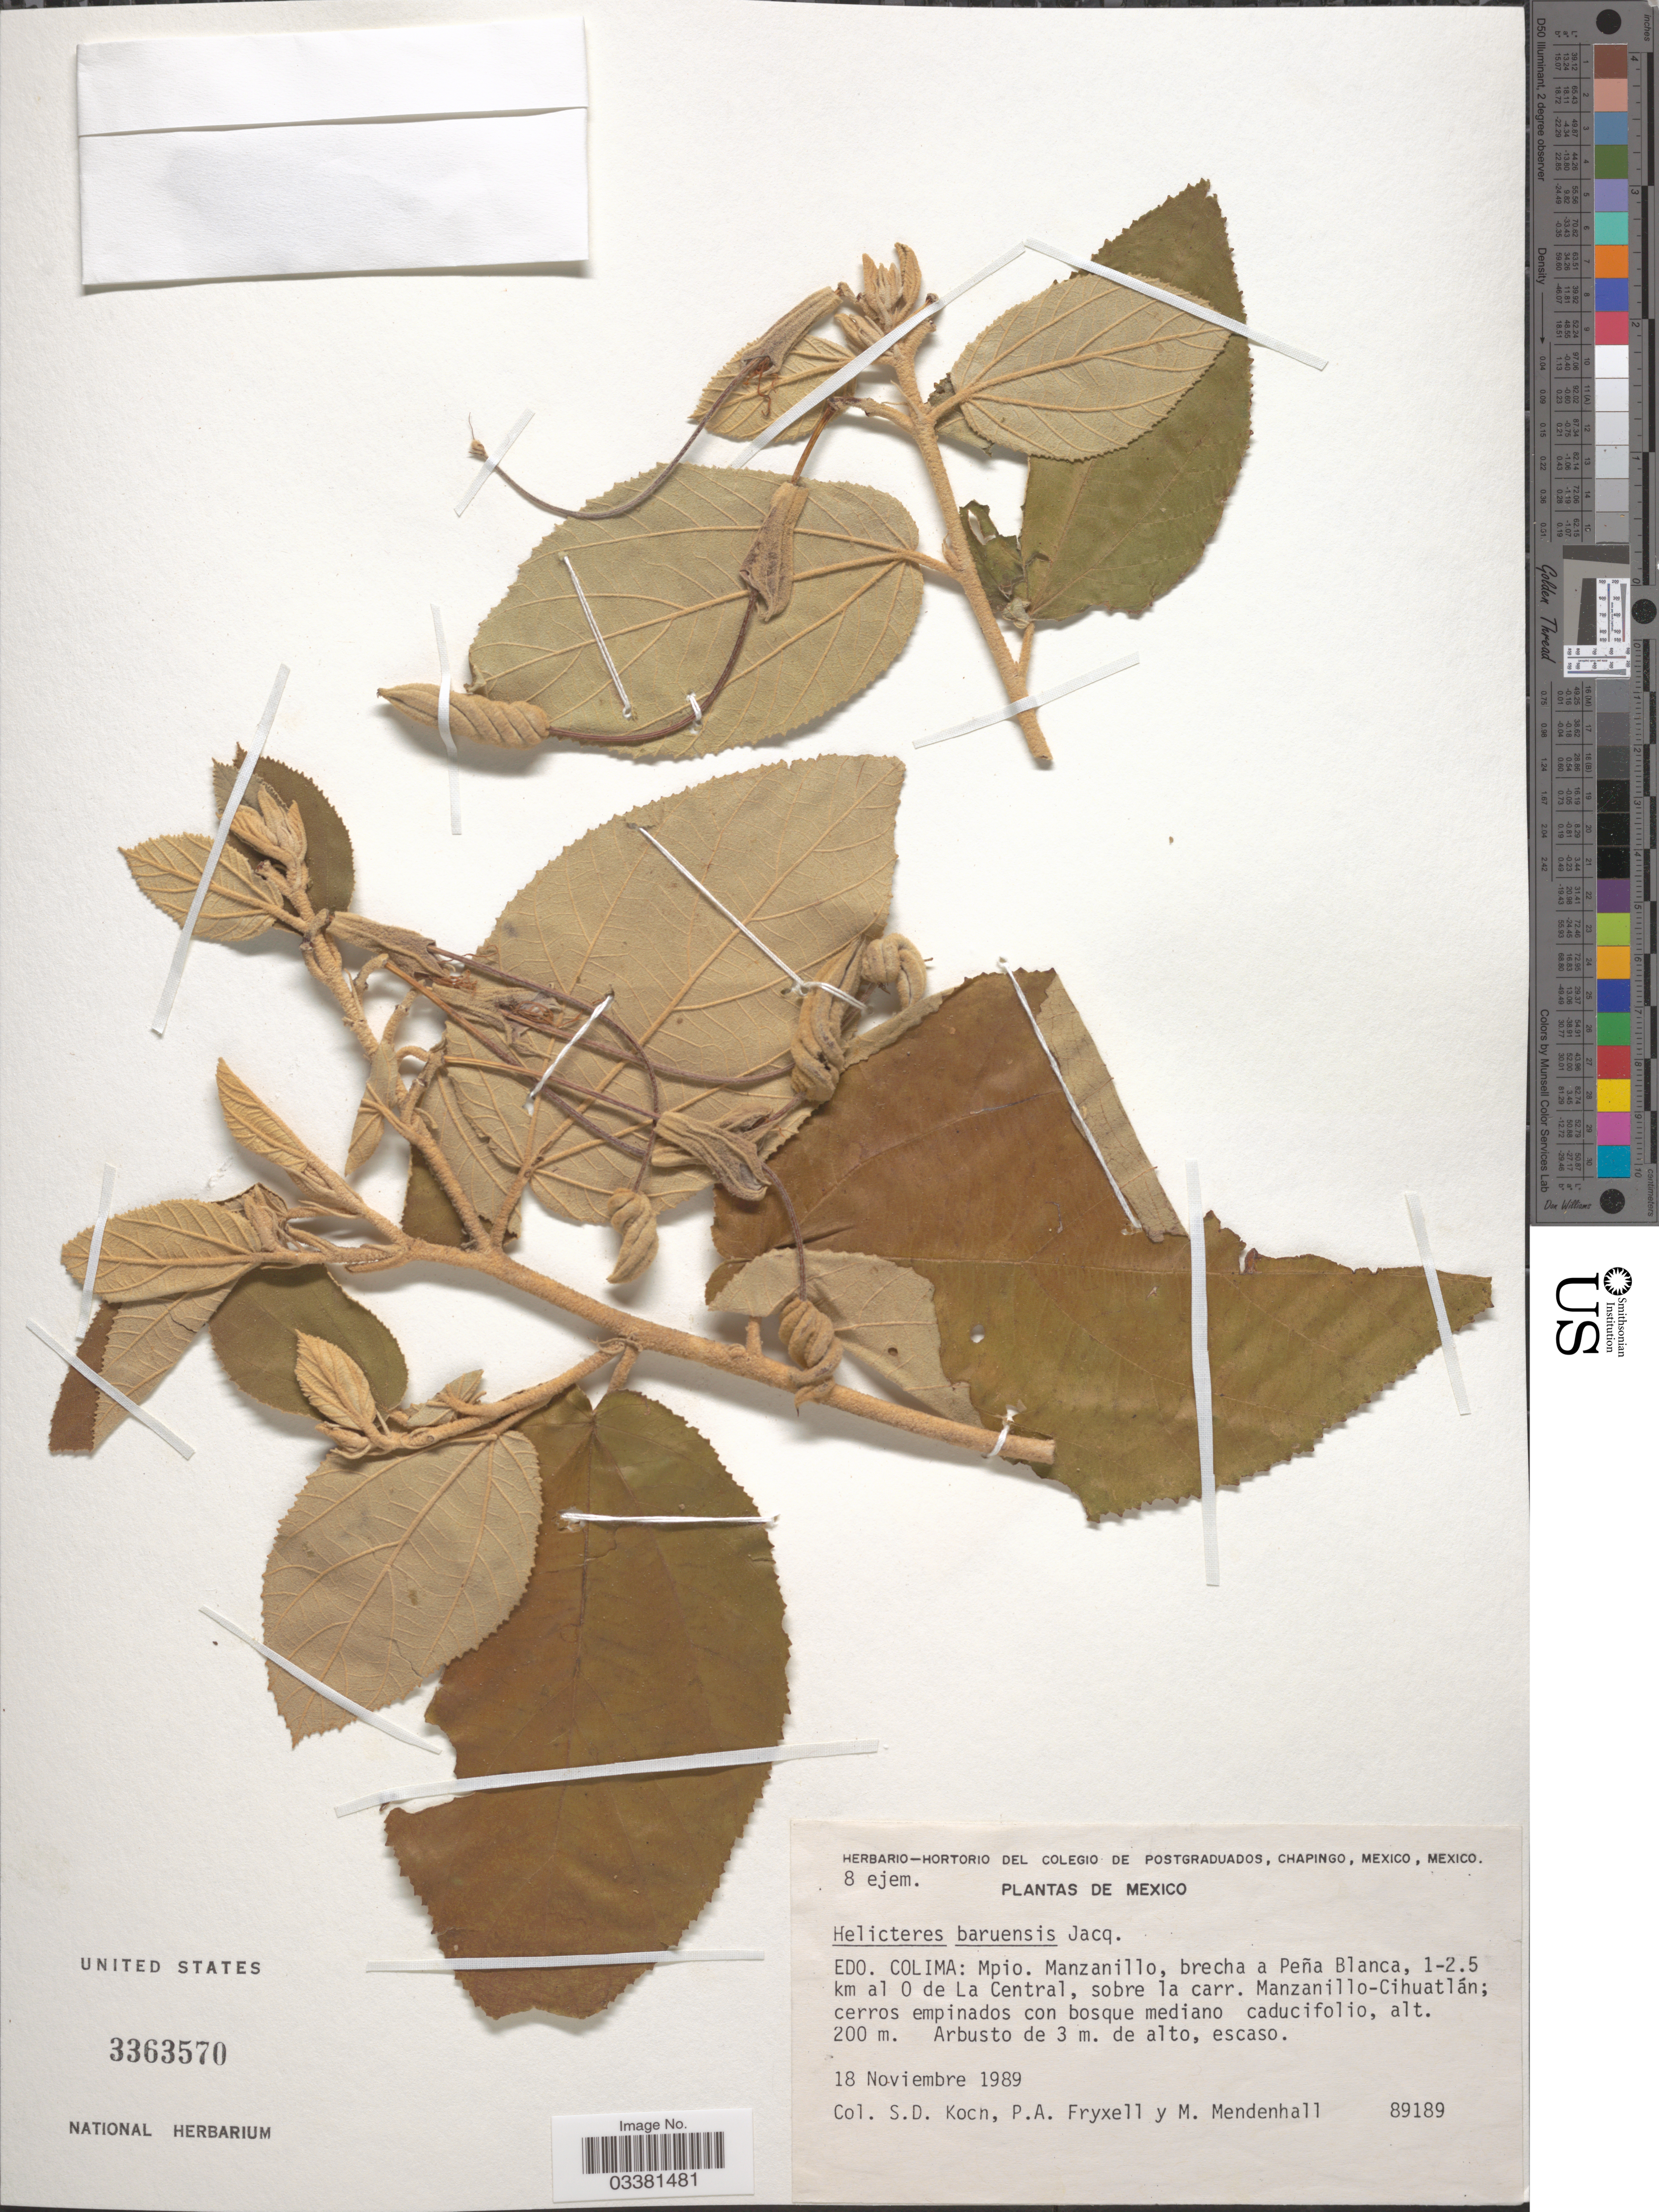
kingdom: Plantae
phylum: Tracheophyta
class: Magnoliopsida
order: Malvales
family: Malvaceae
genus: Helicteres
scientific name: Helicteres baruensis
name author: Jacq.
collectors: S. Koch, P. A. Fryxell & M. Mendenhall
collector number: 89189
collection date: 1989-11-18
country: Mexico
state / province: Colima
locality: Mpio. Manzanillo, brecha a Peña Blanca, 1-2.5 km al O de La Central, sobre la carr. Manzanillo-Cihuatlán.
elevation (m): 200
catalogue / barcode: US 3363570